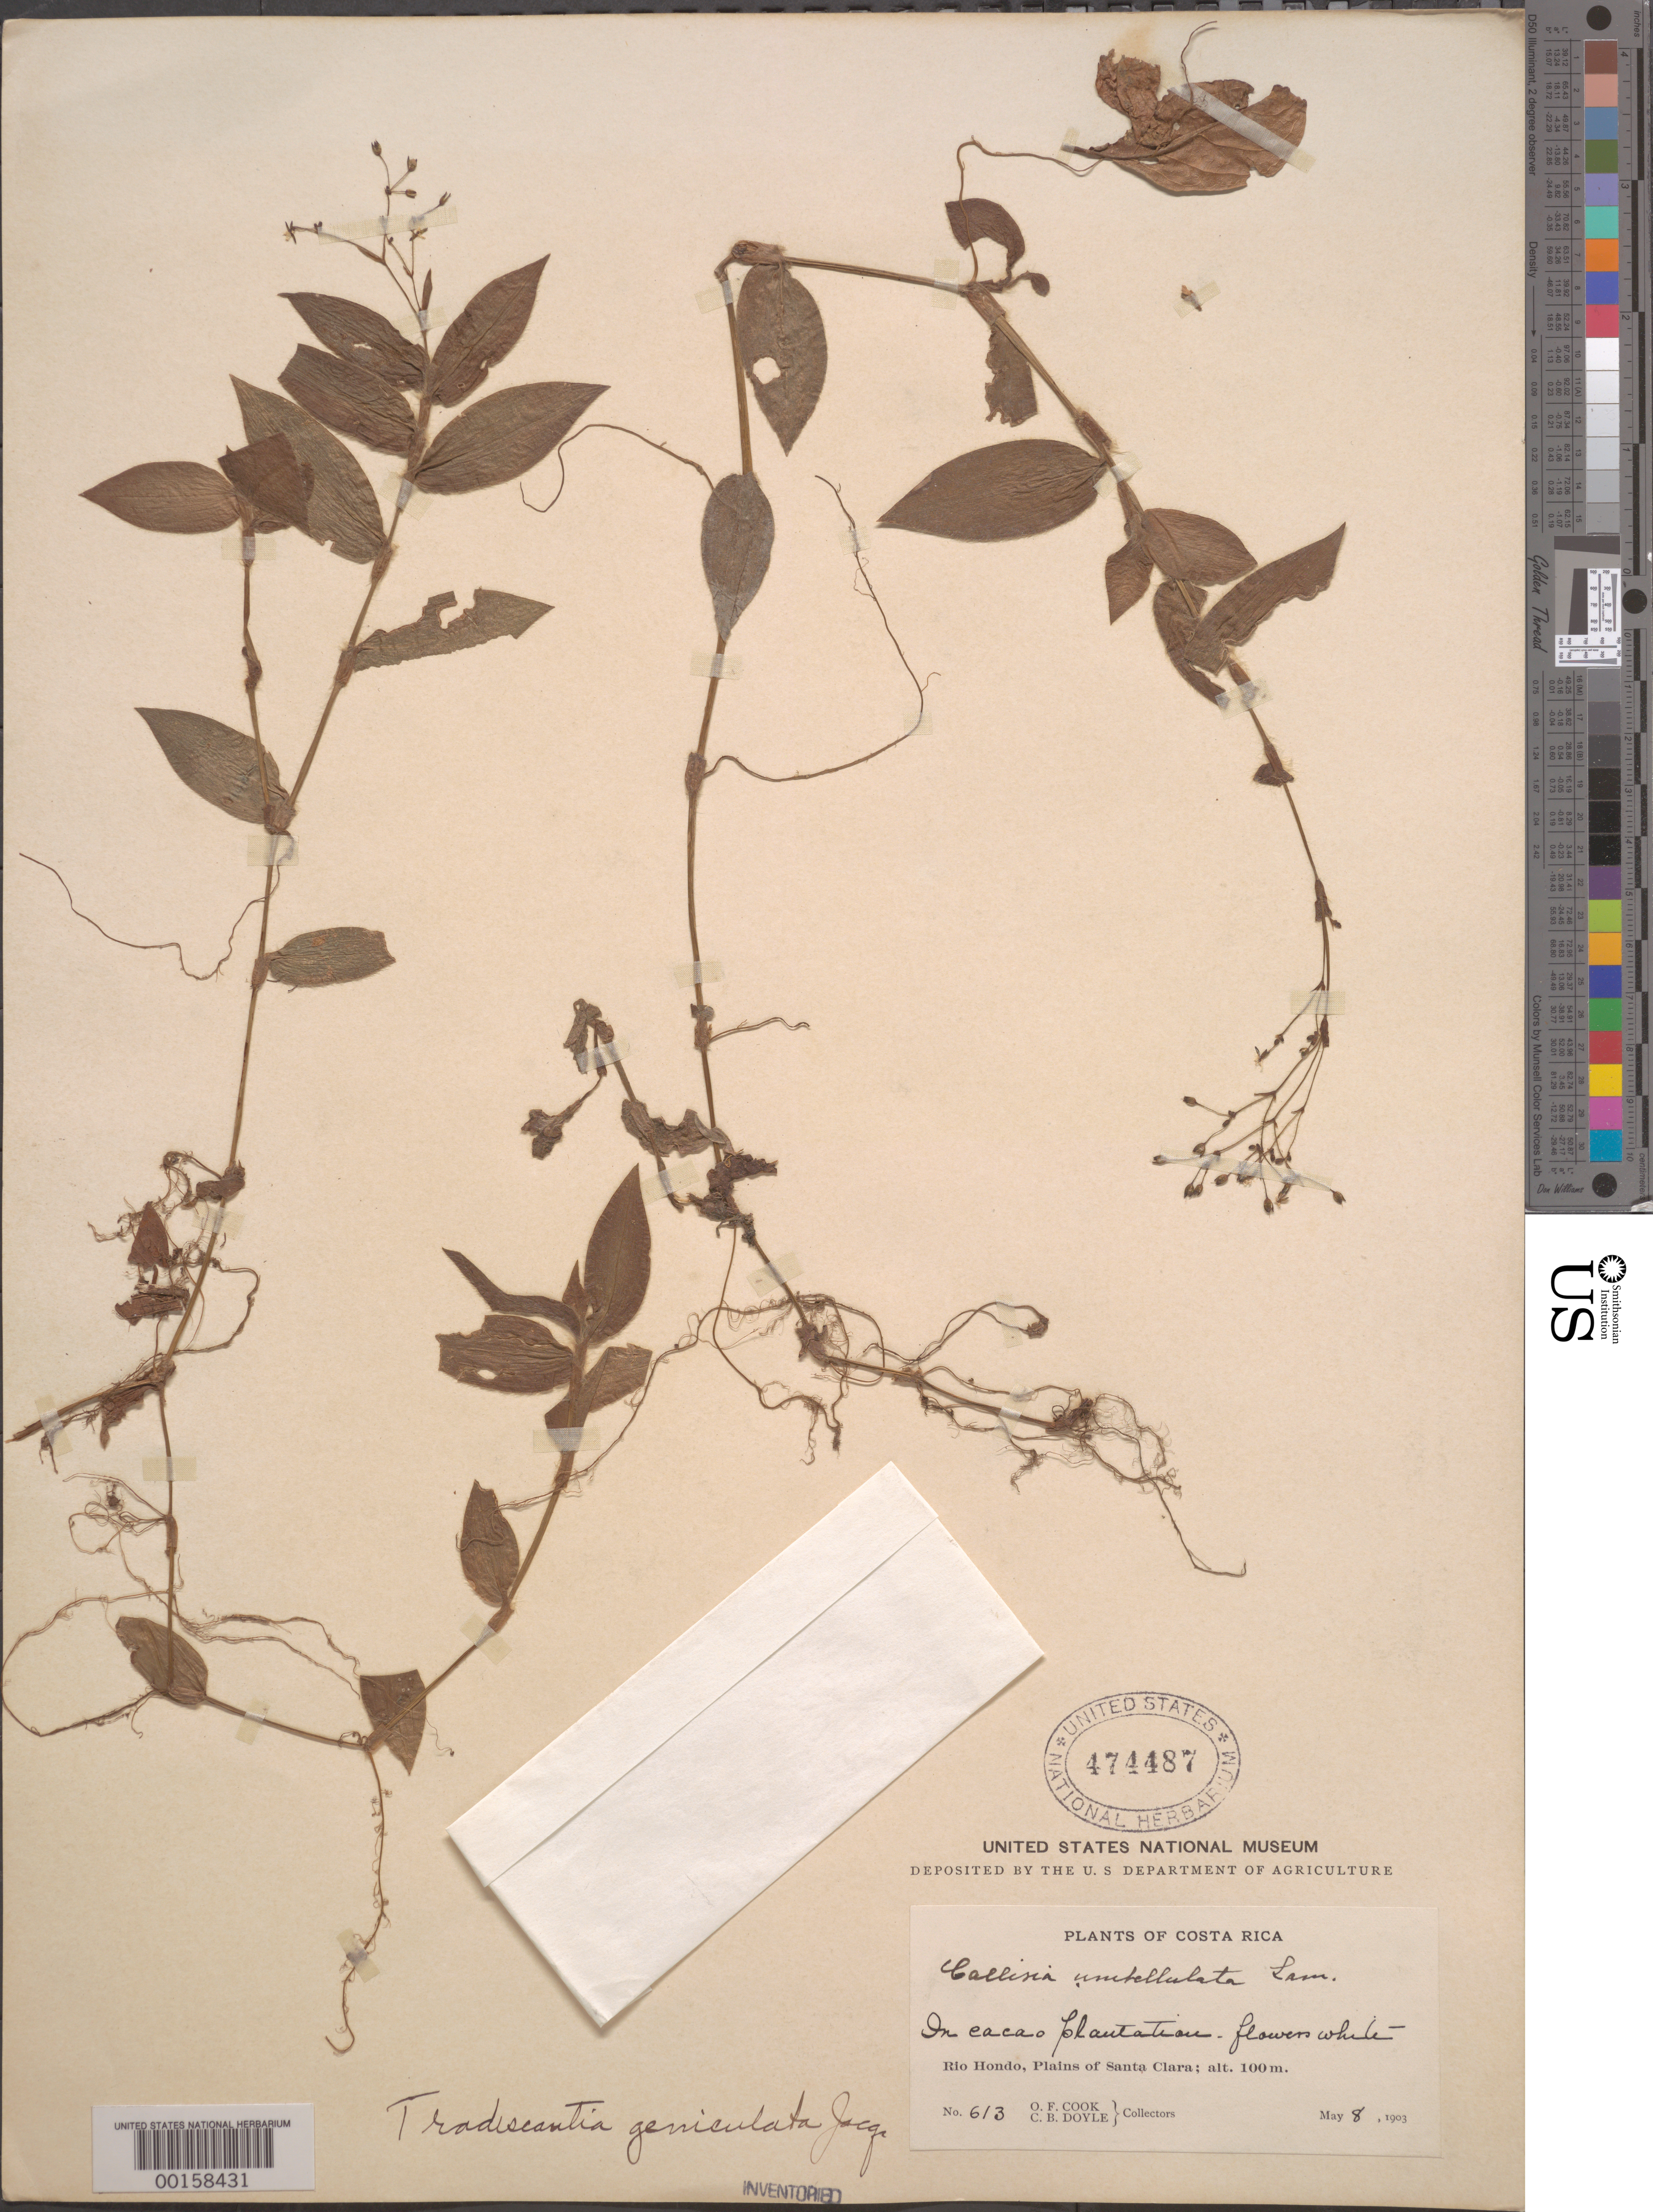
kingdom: Plantae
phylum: Tracheophyta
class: Liliopsida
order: Commelinales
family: Commelinaceae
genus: Gibasis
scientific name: Gibasis geniculata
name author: (Jacq.) Rohweder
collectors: O. F. Cook & C. Doyle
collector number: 613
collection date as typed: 08 May 1903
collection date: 1903-05-08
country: Costa Rica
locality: Rio Hondo, Santa Clara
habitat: Cacao plantation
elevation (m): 100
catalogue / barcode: US 474487